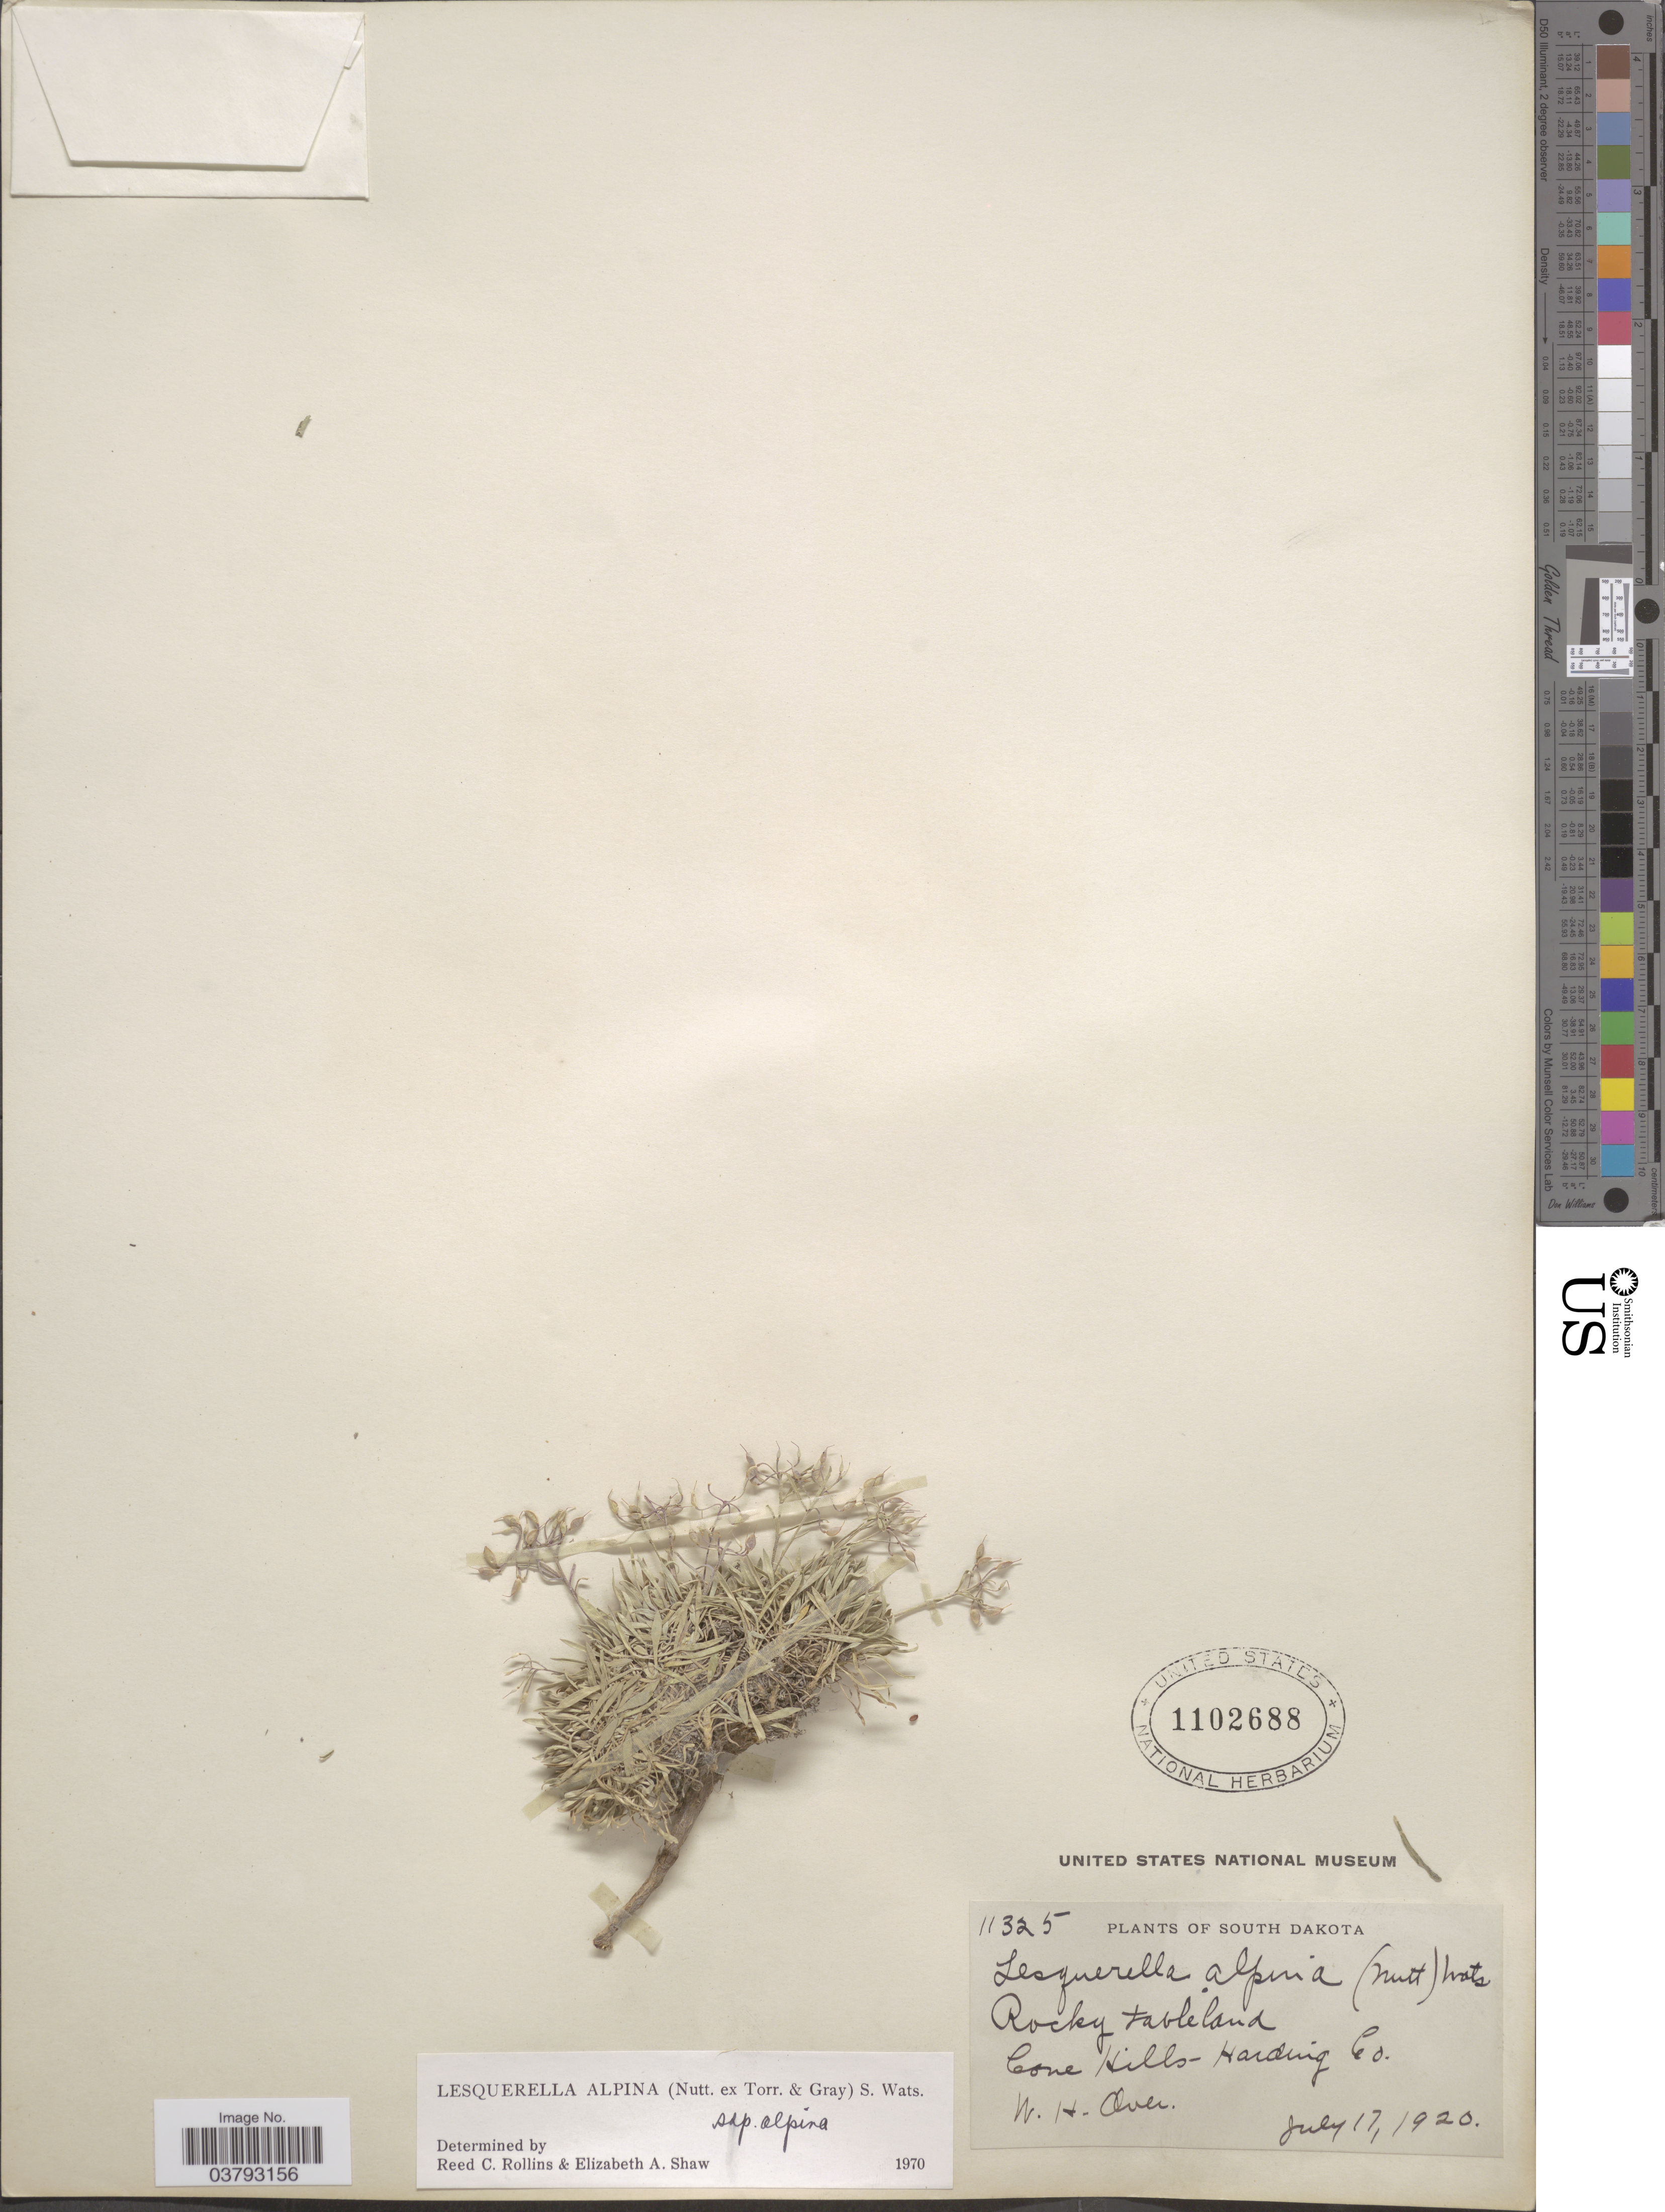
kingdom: Plantae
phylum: Tracheophyta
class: Magnoliopsida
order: Brassicales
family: Brassicaceae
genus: Lesquerella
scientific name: Lesquerella alpina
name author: (Nutt.) S. Watson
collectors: W. Over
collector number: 11325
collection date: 1920-07-17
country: United States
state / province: South Dakota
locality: Rocky tableland. Cone Hills - Harding Co.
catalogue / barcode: US 1102688